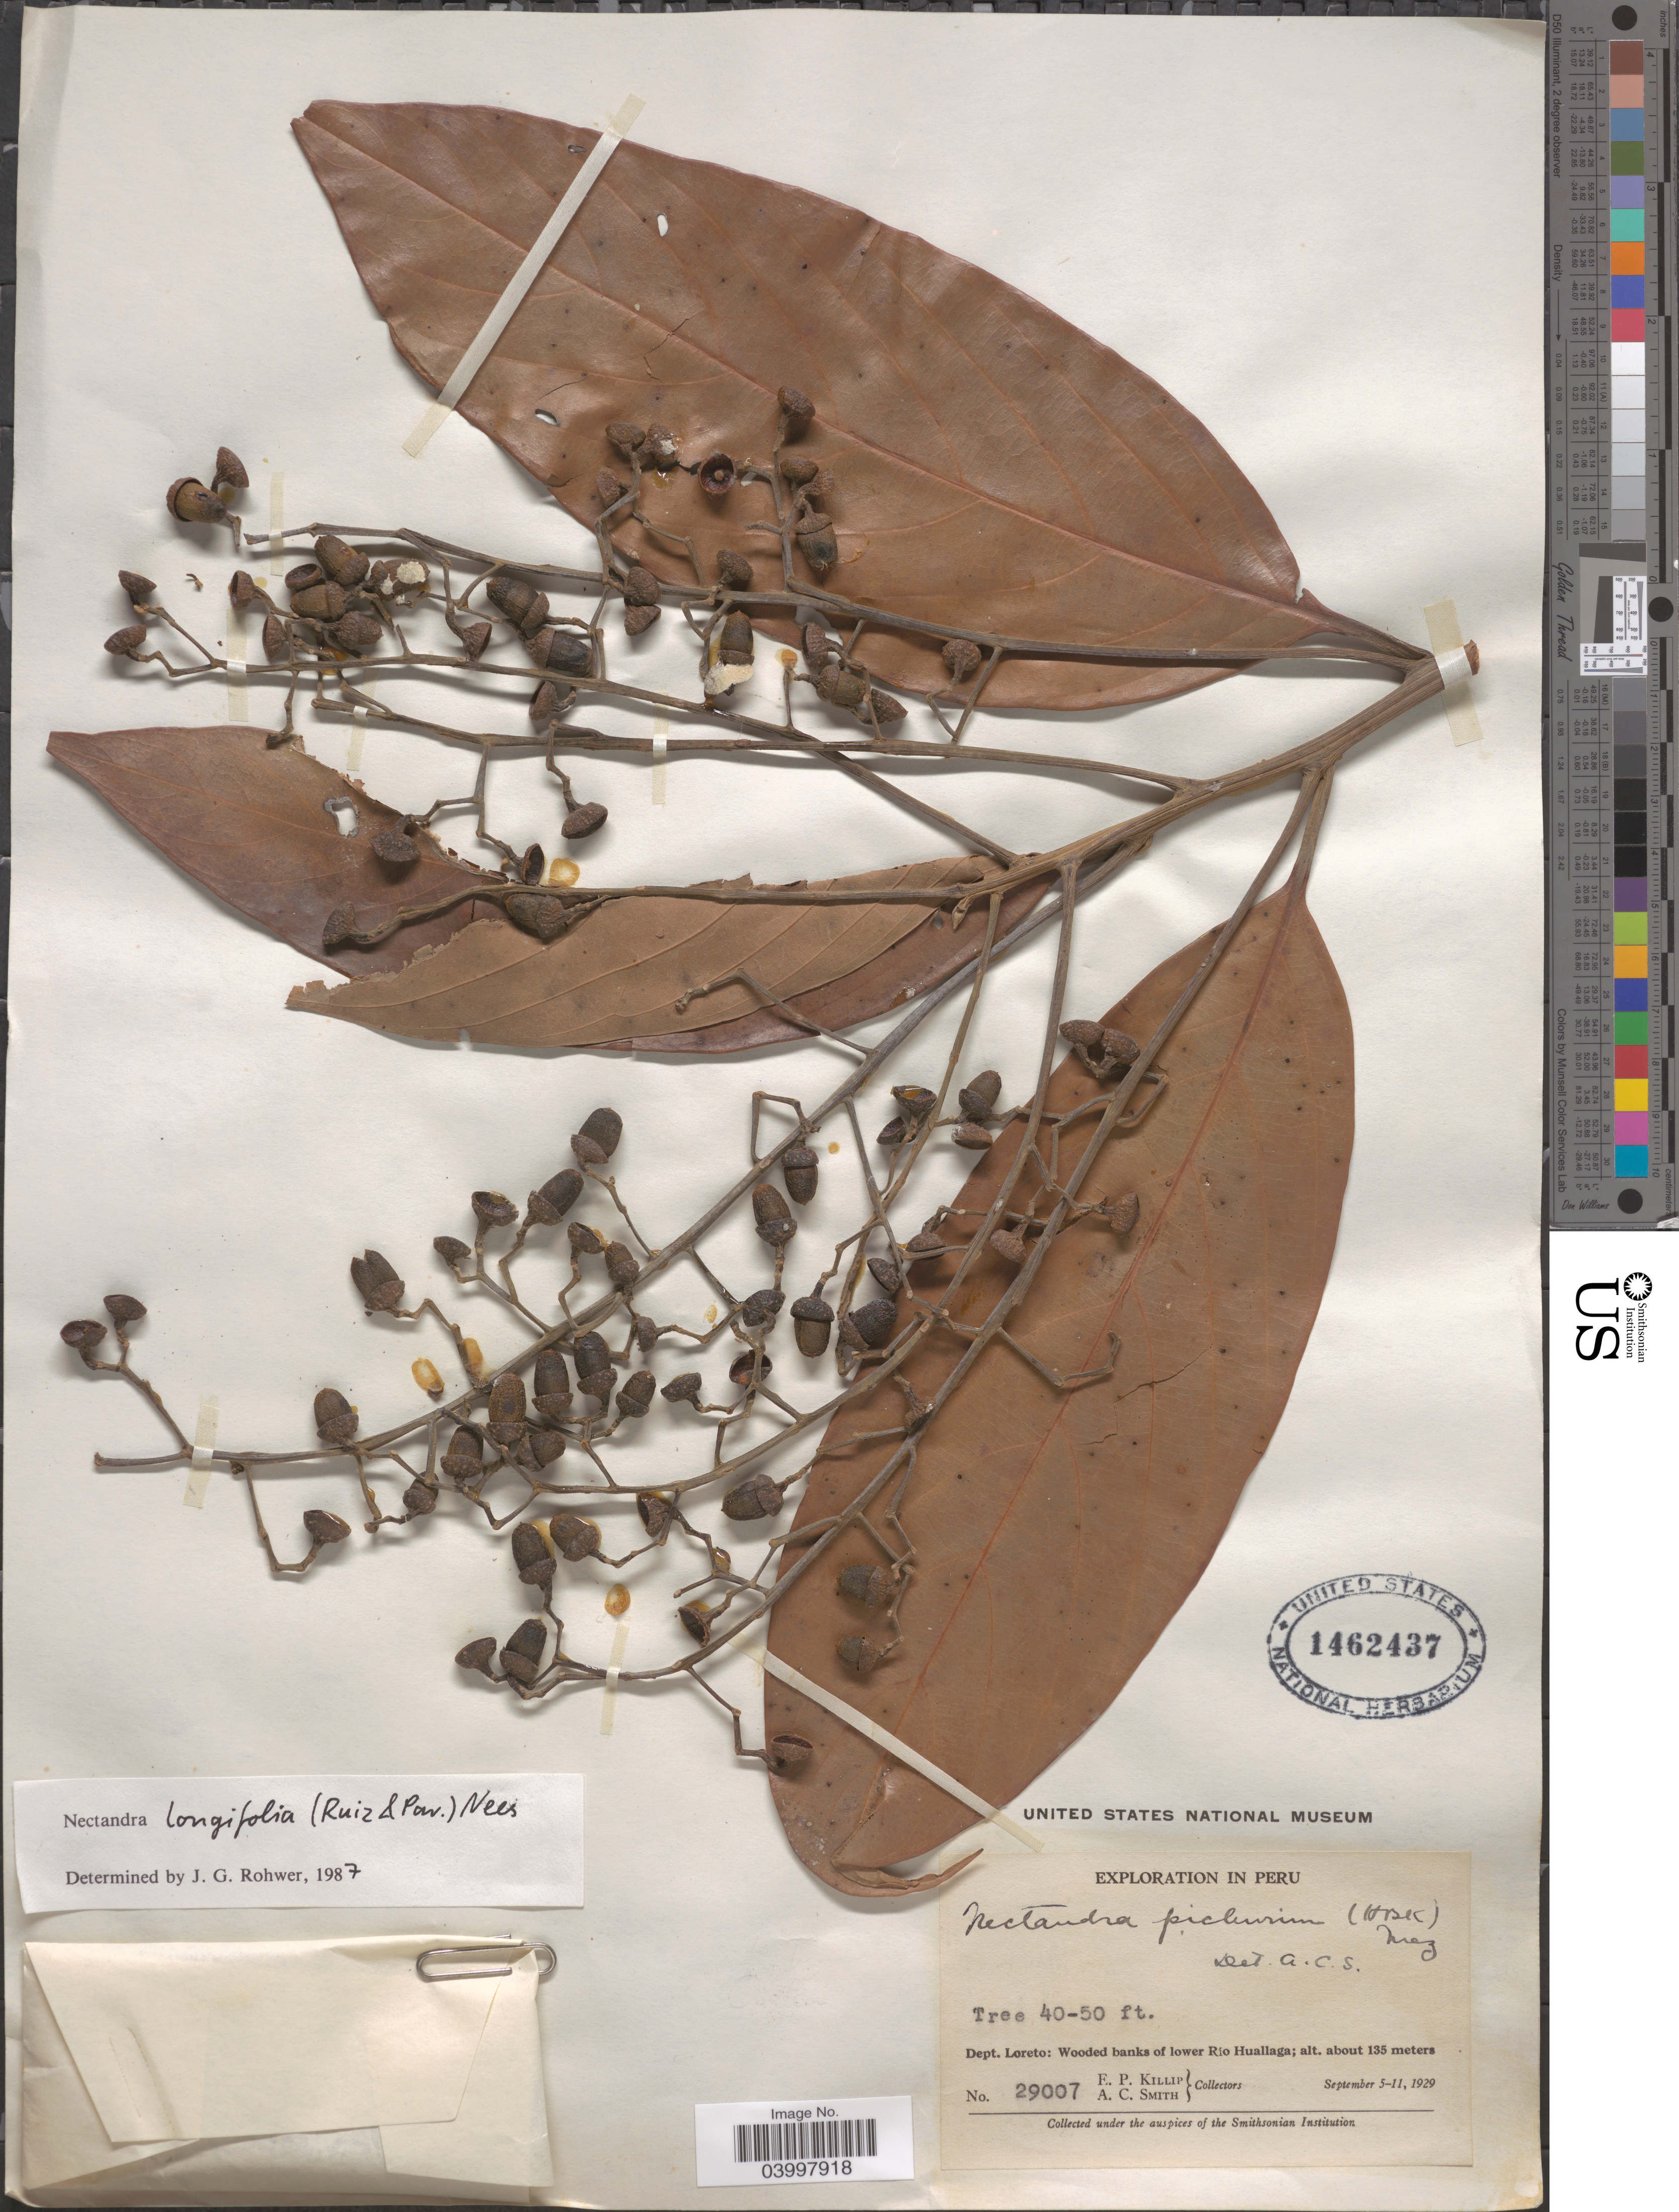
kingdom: Plantae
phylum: Tracheophyta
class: Magnoliopsida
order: Laurales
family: Lauraceae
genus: Nectandra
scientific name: Nectandra longifolia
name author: (Ruiz & Pav.) Nees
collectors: E. P. Killip & A. C. Smith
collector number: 29007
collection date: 1929-09-05/1929-09-11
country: Peru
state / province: Loreto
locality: Dept. Loreto: Wooded banks of lower Río Huallaga.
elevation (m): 135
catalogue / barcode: US 1462437